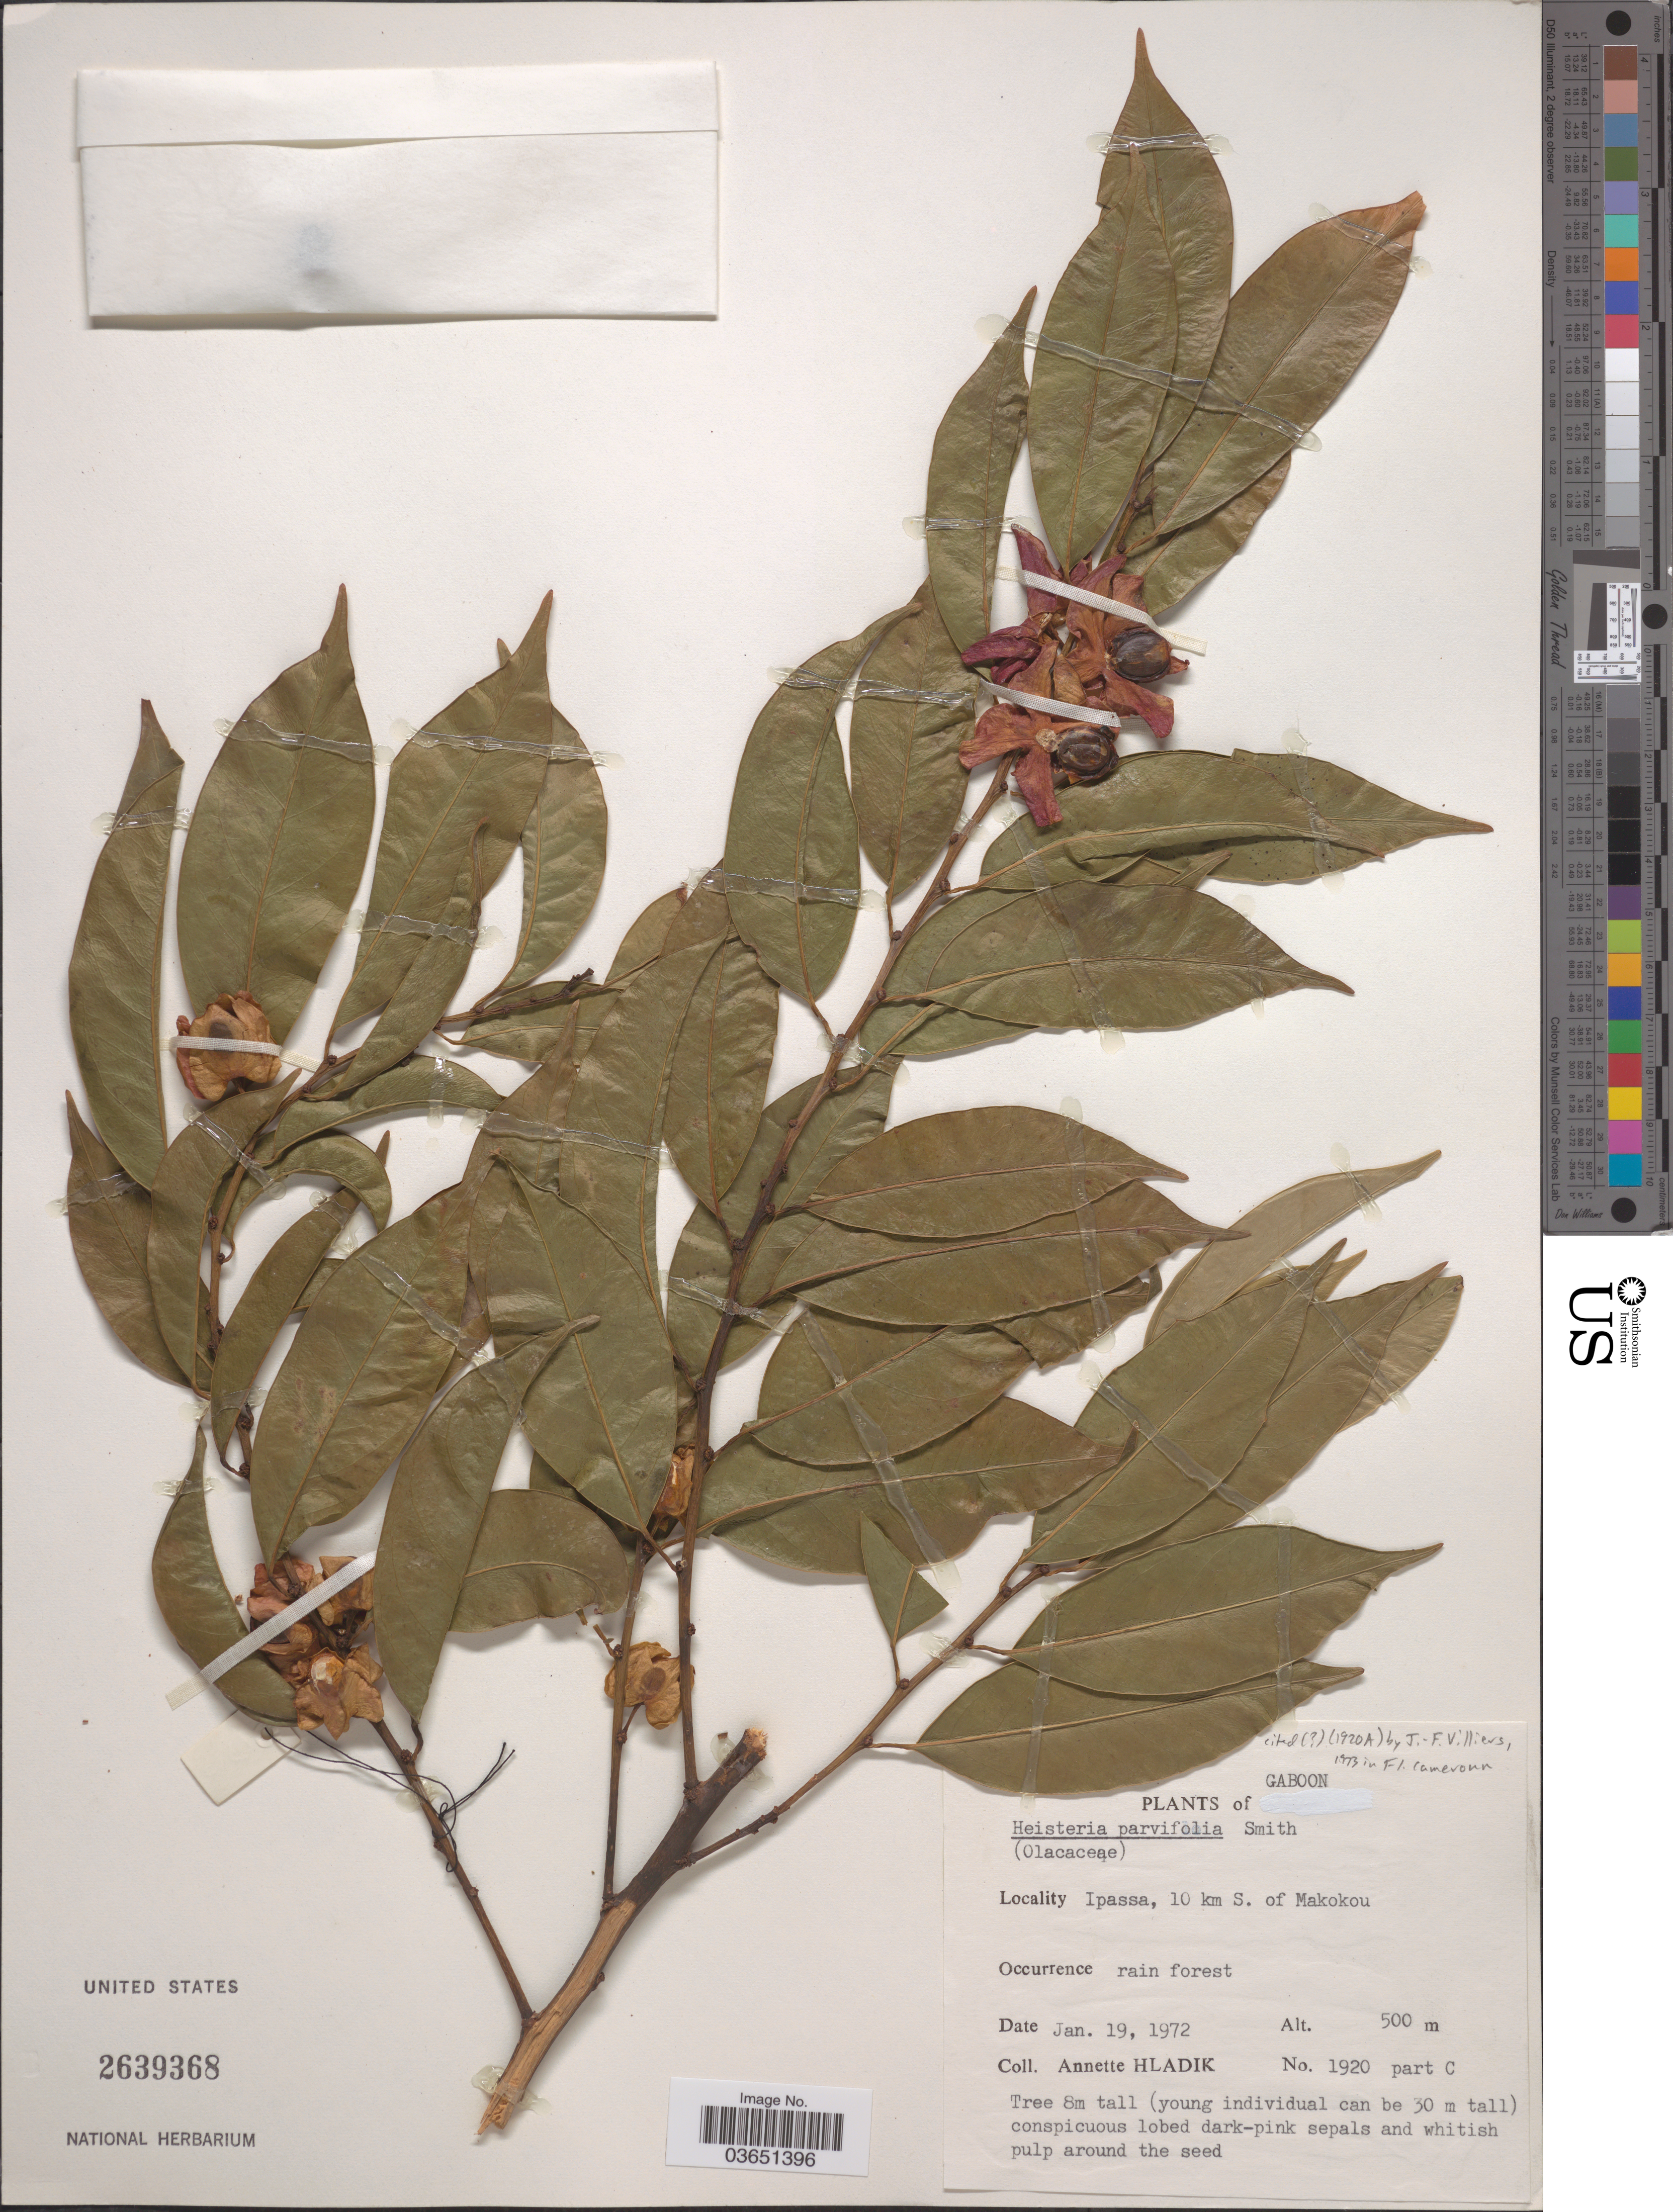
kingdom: Plantae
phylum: Tracheophyta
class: Magnoliopsida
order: Santalales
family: Erythropalaceae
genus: Heisteria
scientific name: Heisteria parvifolia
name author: Sm.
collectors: A. Hladik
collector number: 1920 part C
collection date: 1972-01-19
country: Gabon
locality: Ipassa, 10 km S. of Makokou.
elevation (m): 500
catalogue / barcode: US 2639368